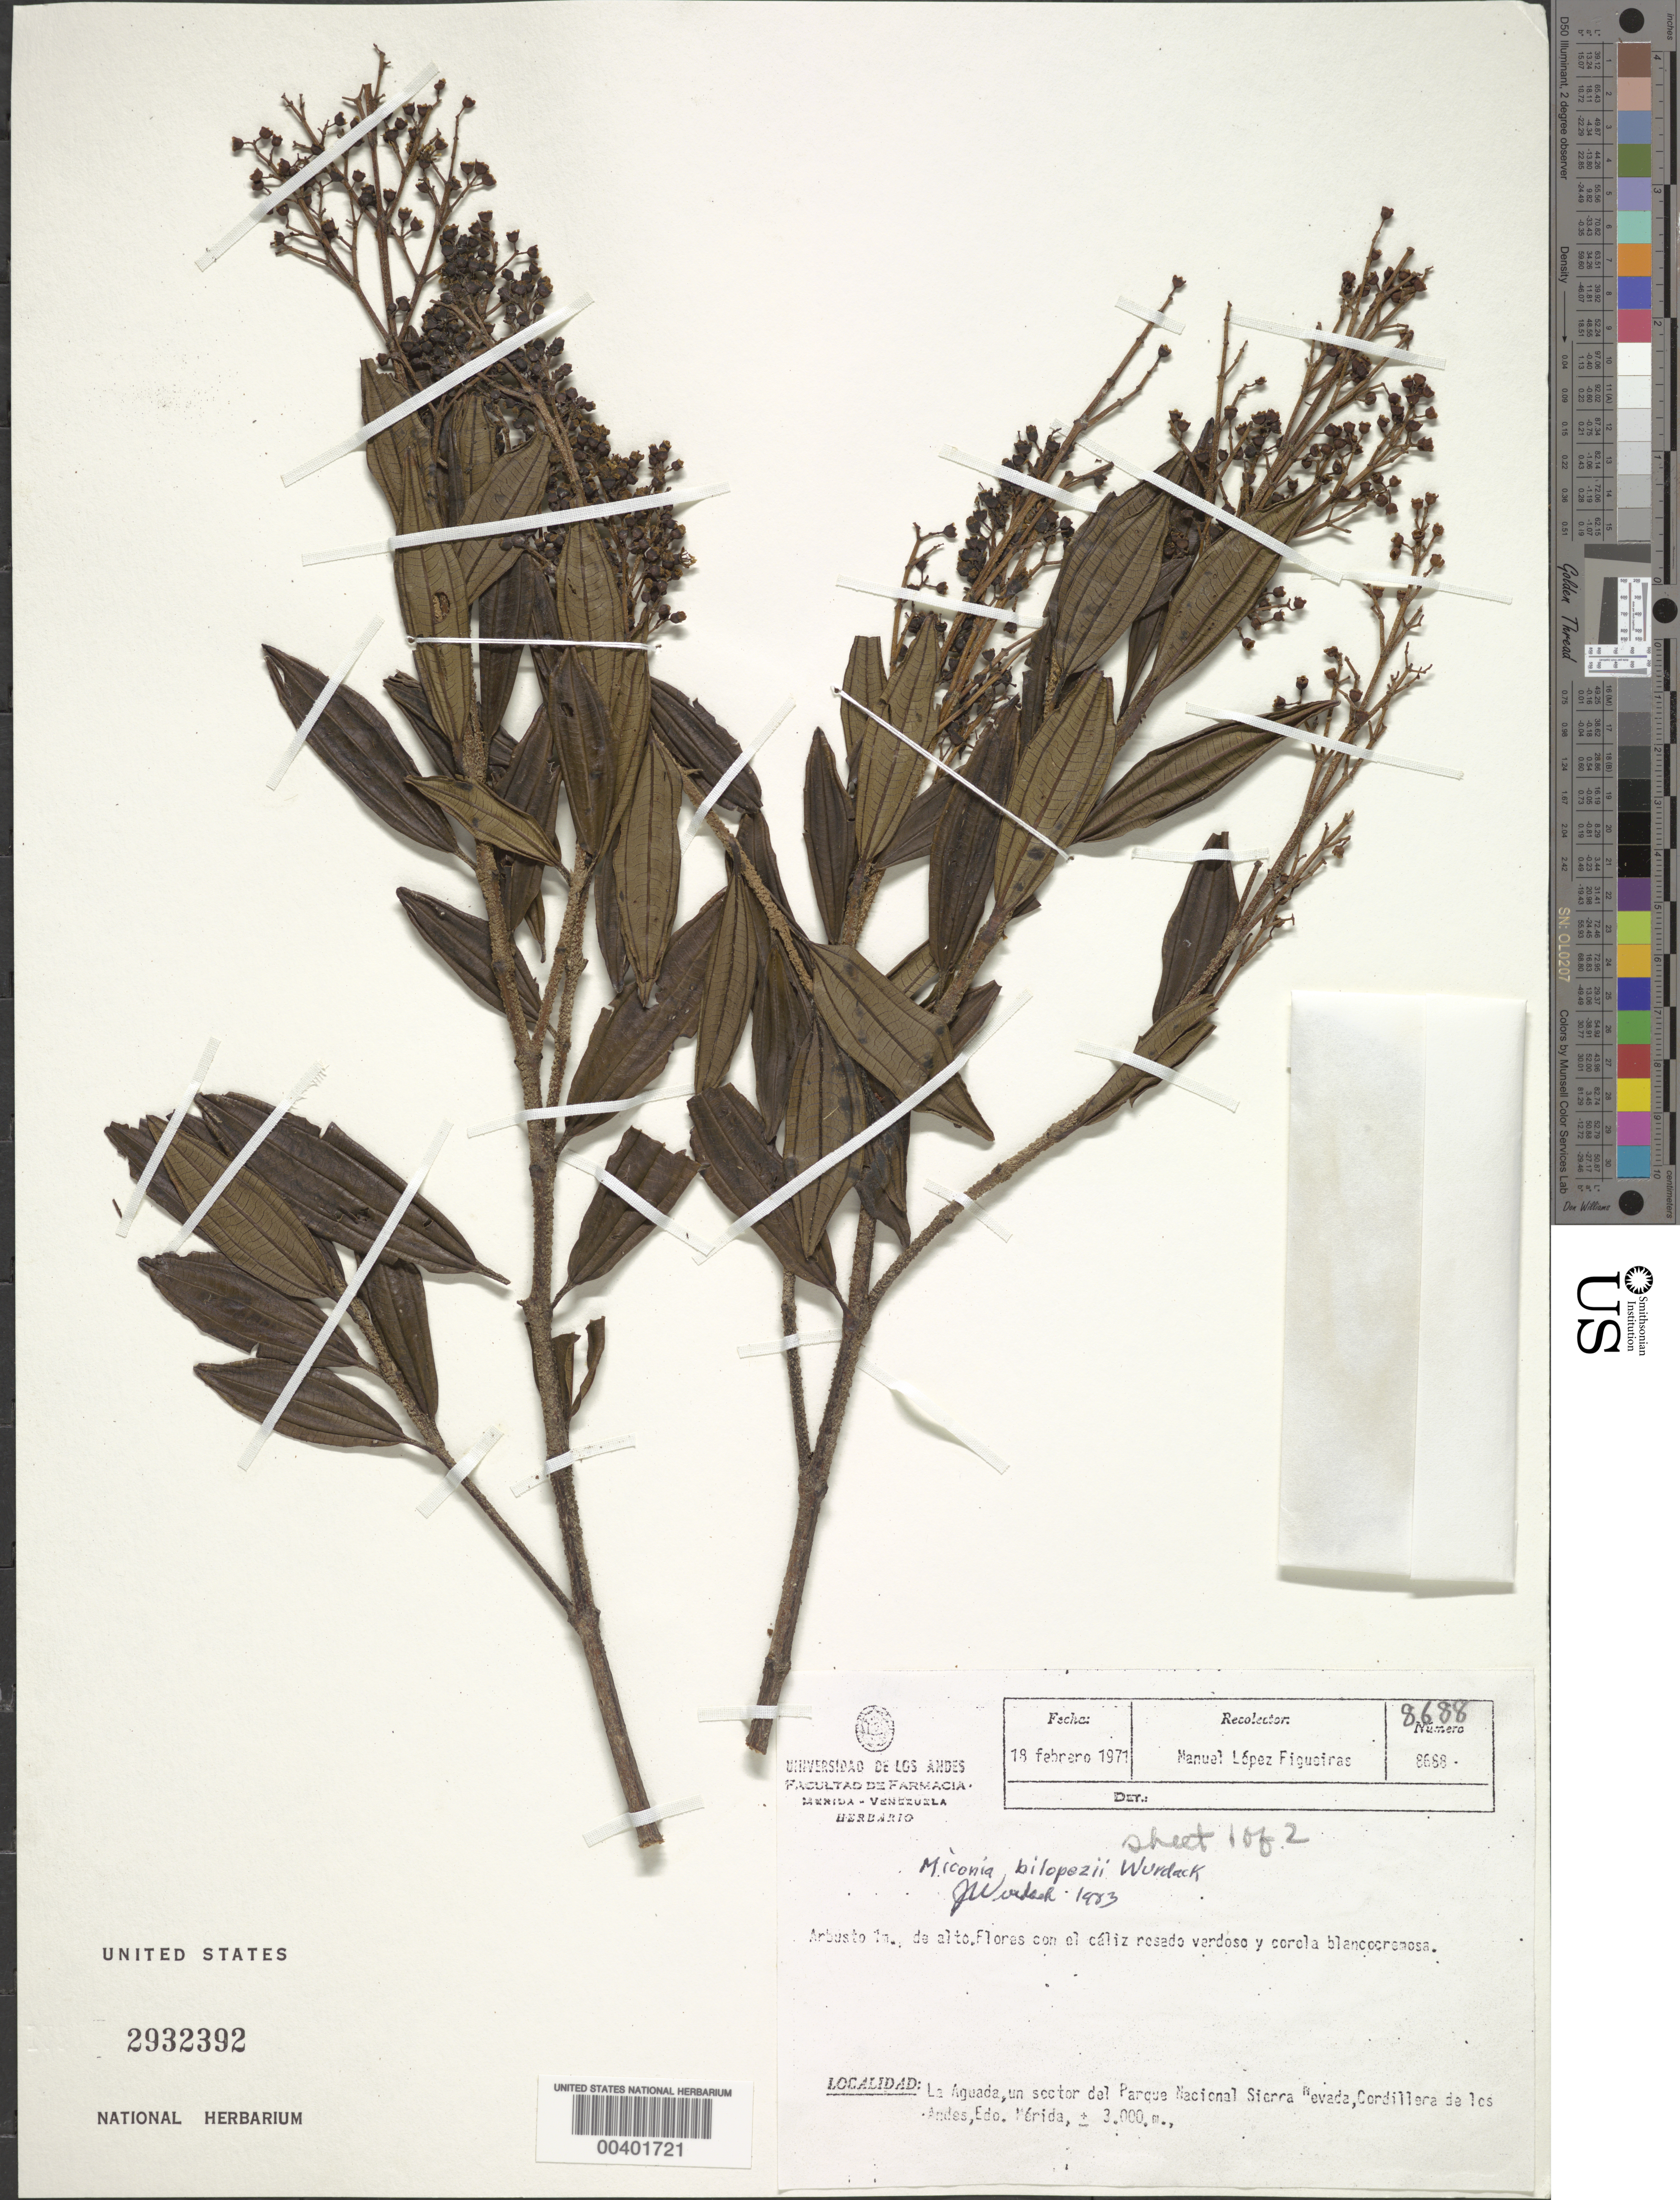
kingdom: Plantae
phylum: Tracheophyta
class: Magnoliopsida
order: Myrtales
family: Melastomataceae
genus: Miconia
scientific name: Miconia bilopezii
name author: Wurdack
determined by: Wurdack, John J., (US), US (UNITED STATES)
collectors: M. López Figueiras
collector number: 8688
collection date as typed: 18 Feb 1971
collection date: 1971-02-18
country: Venezuela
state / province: Mérida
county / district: Libertador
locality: La Aguada Aguada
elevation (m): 3000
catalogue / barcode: US 2932392